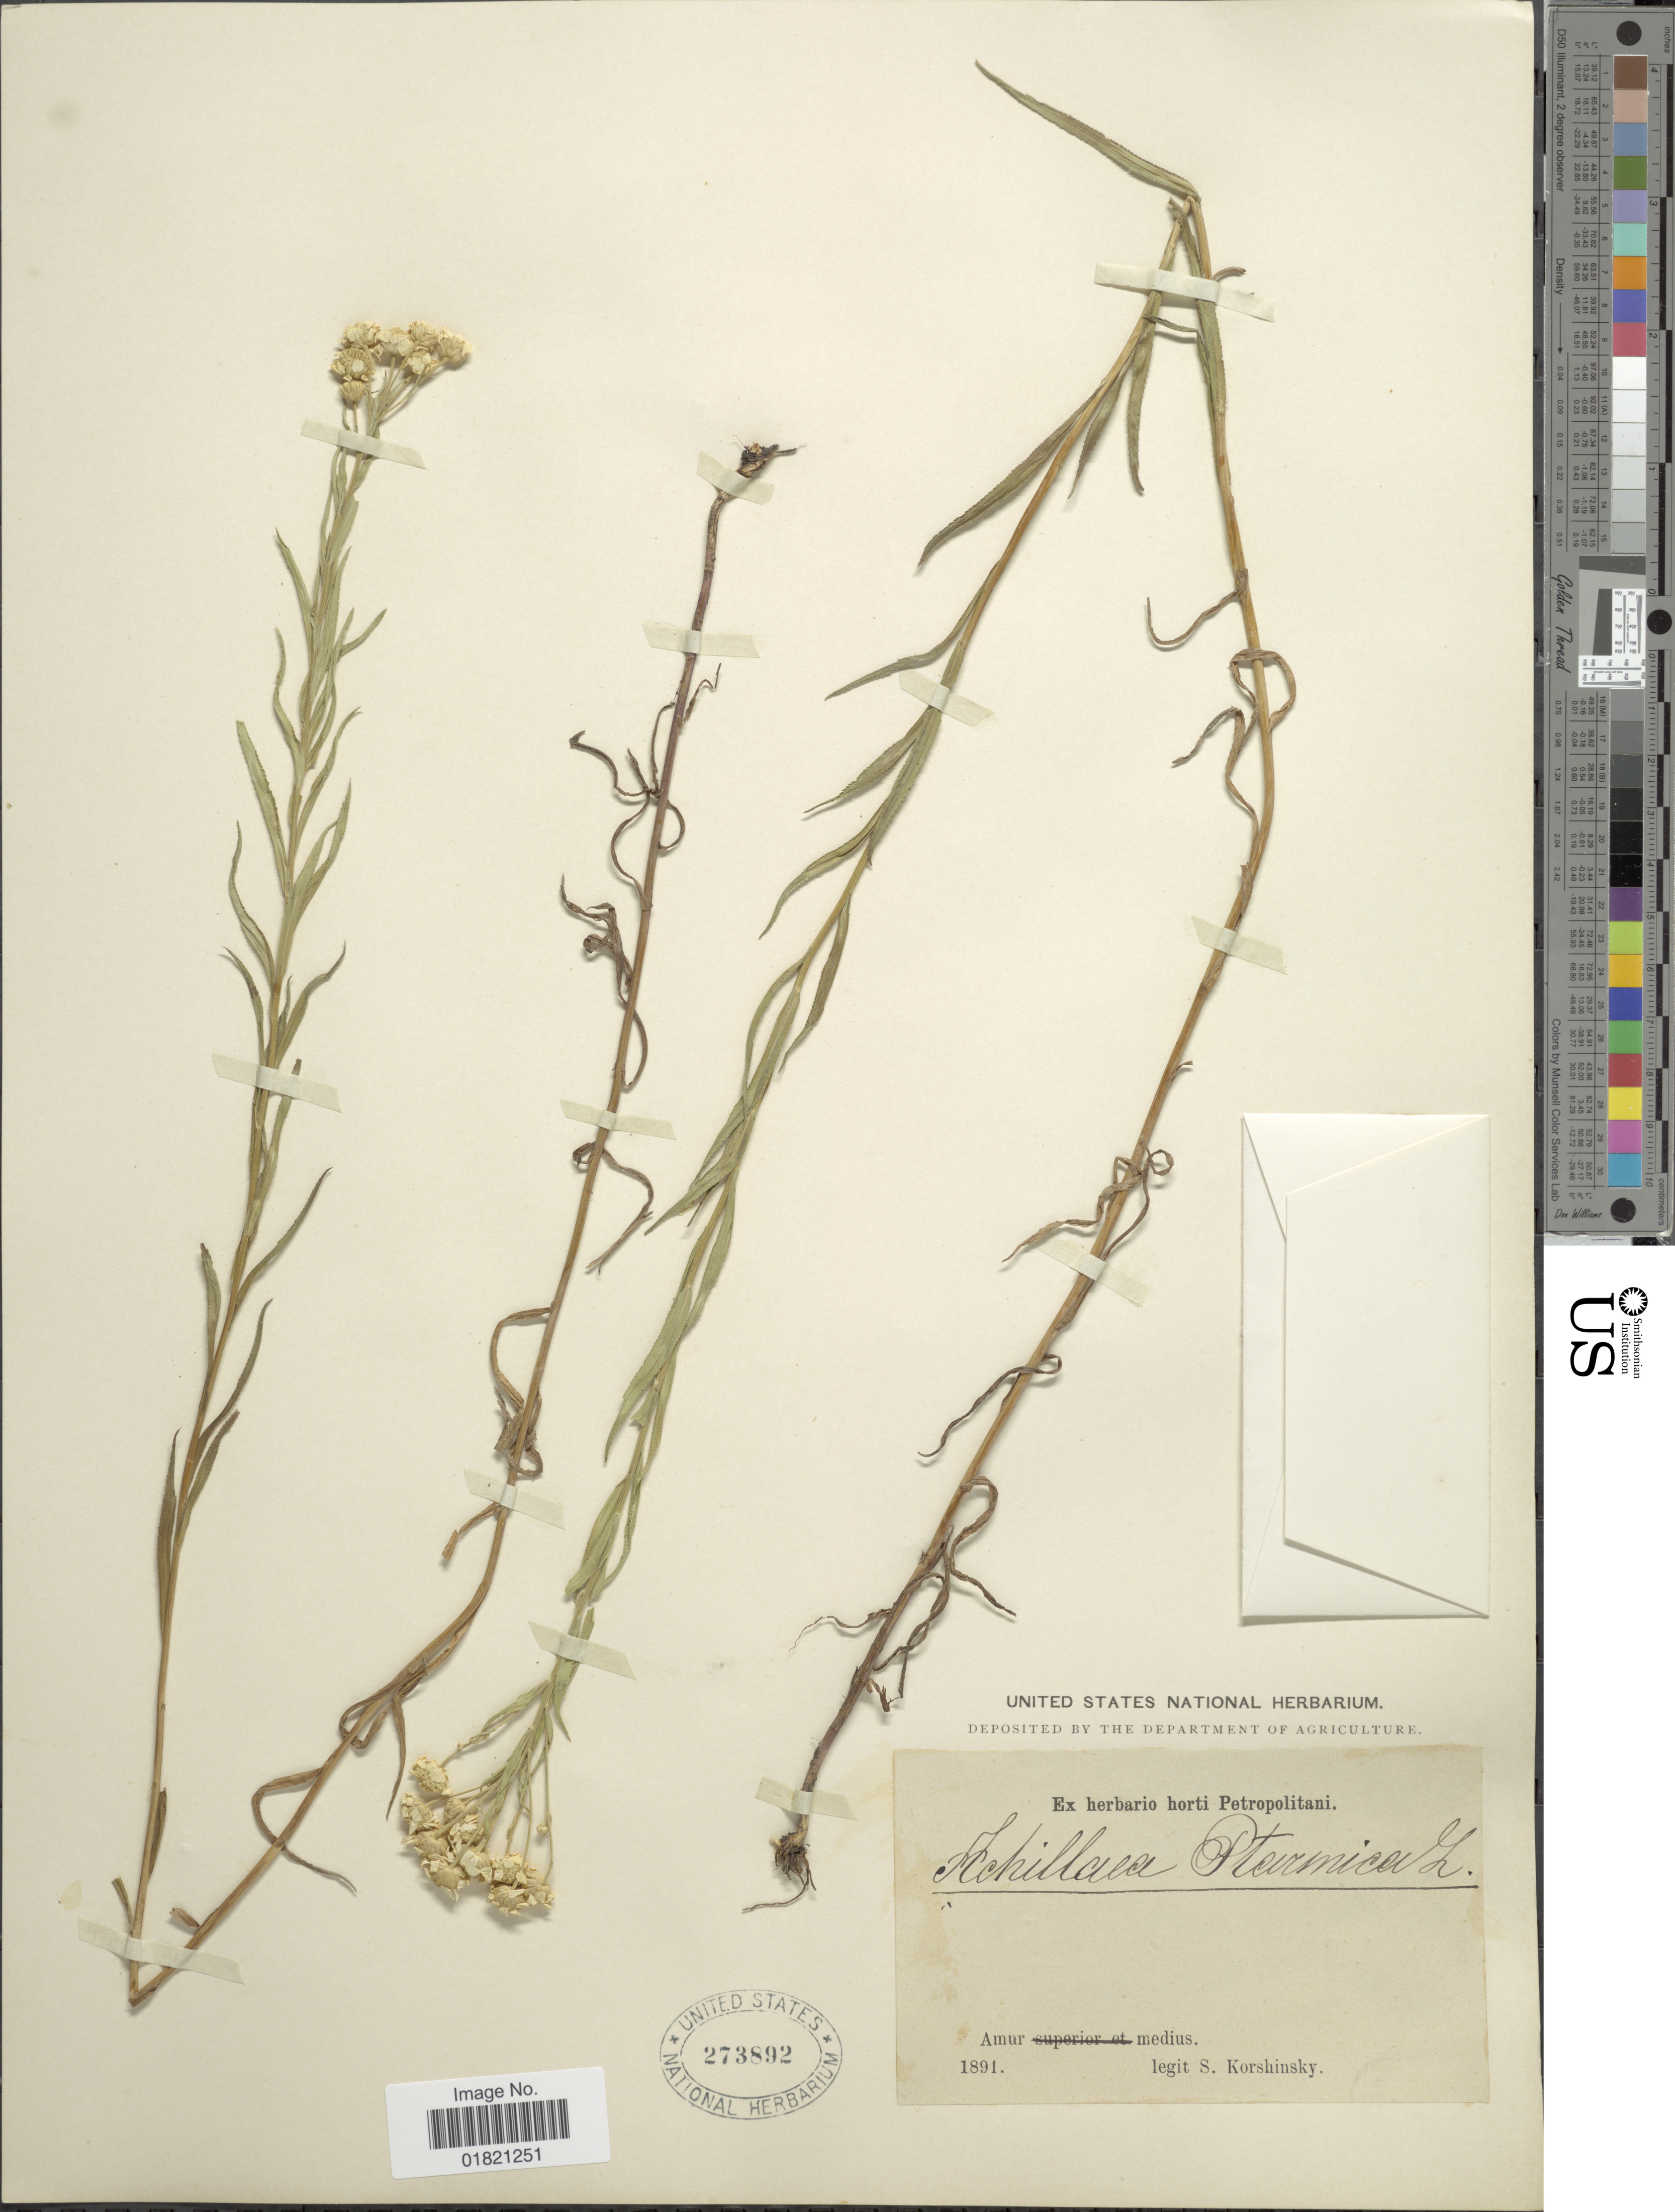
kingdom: Plantae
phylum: Tracheophyta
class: Magnoliopsida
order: Asterales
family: Asteraceae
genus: Achillea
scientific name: Achillea ptarmica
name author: L.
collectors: S. I. Korshinsky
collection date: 1891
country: Russian Federation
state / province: Amur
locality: Amur medius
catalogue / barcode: US 273892